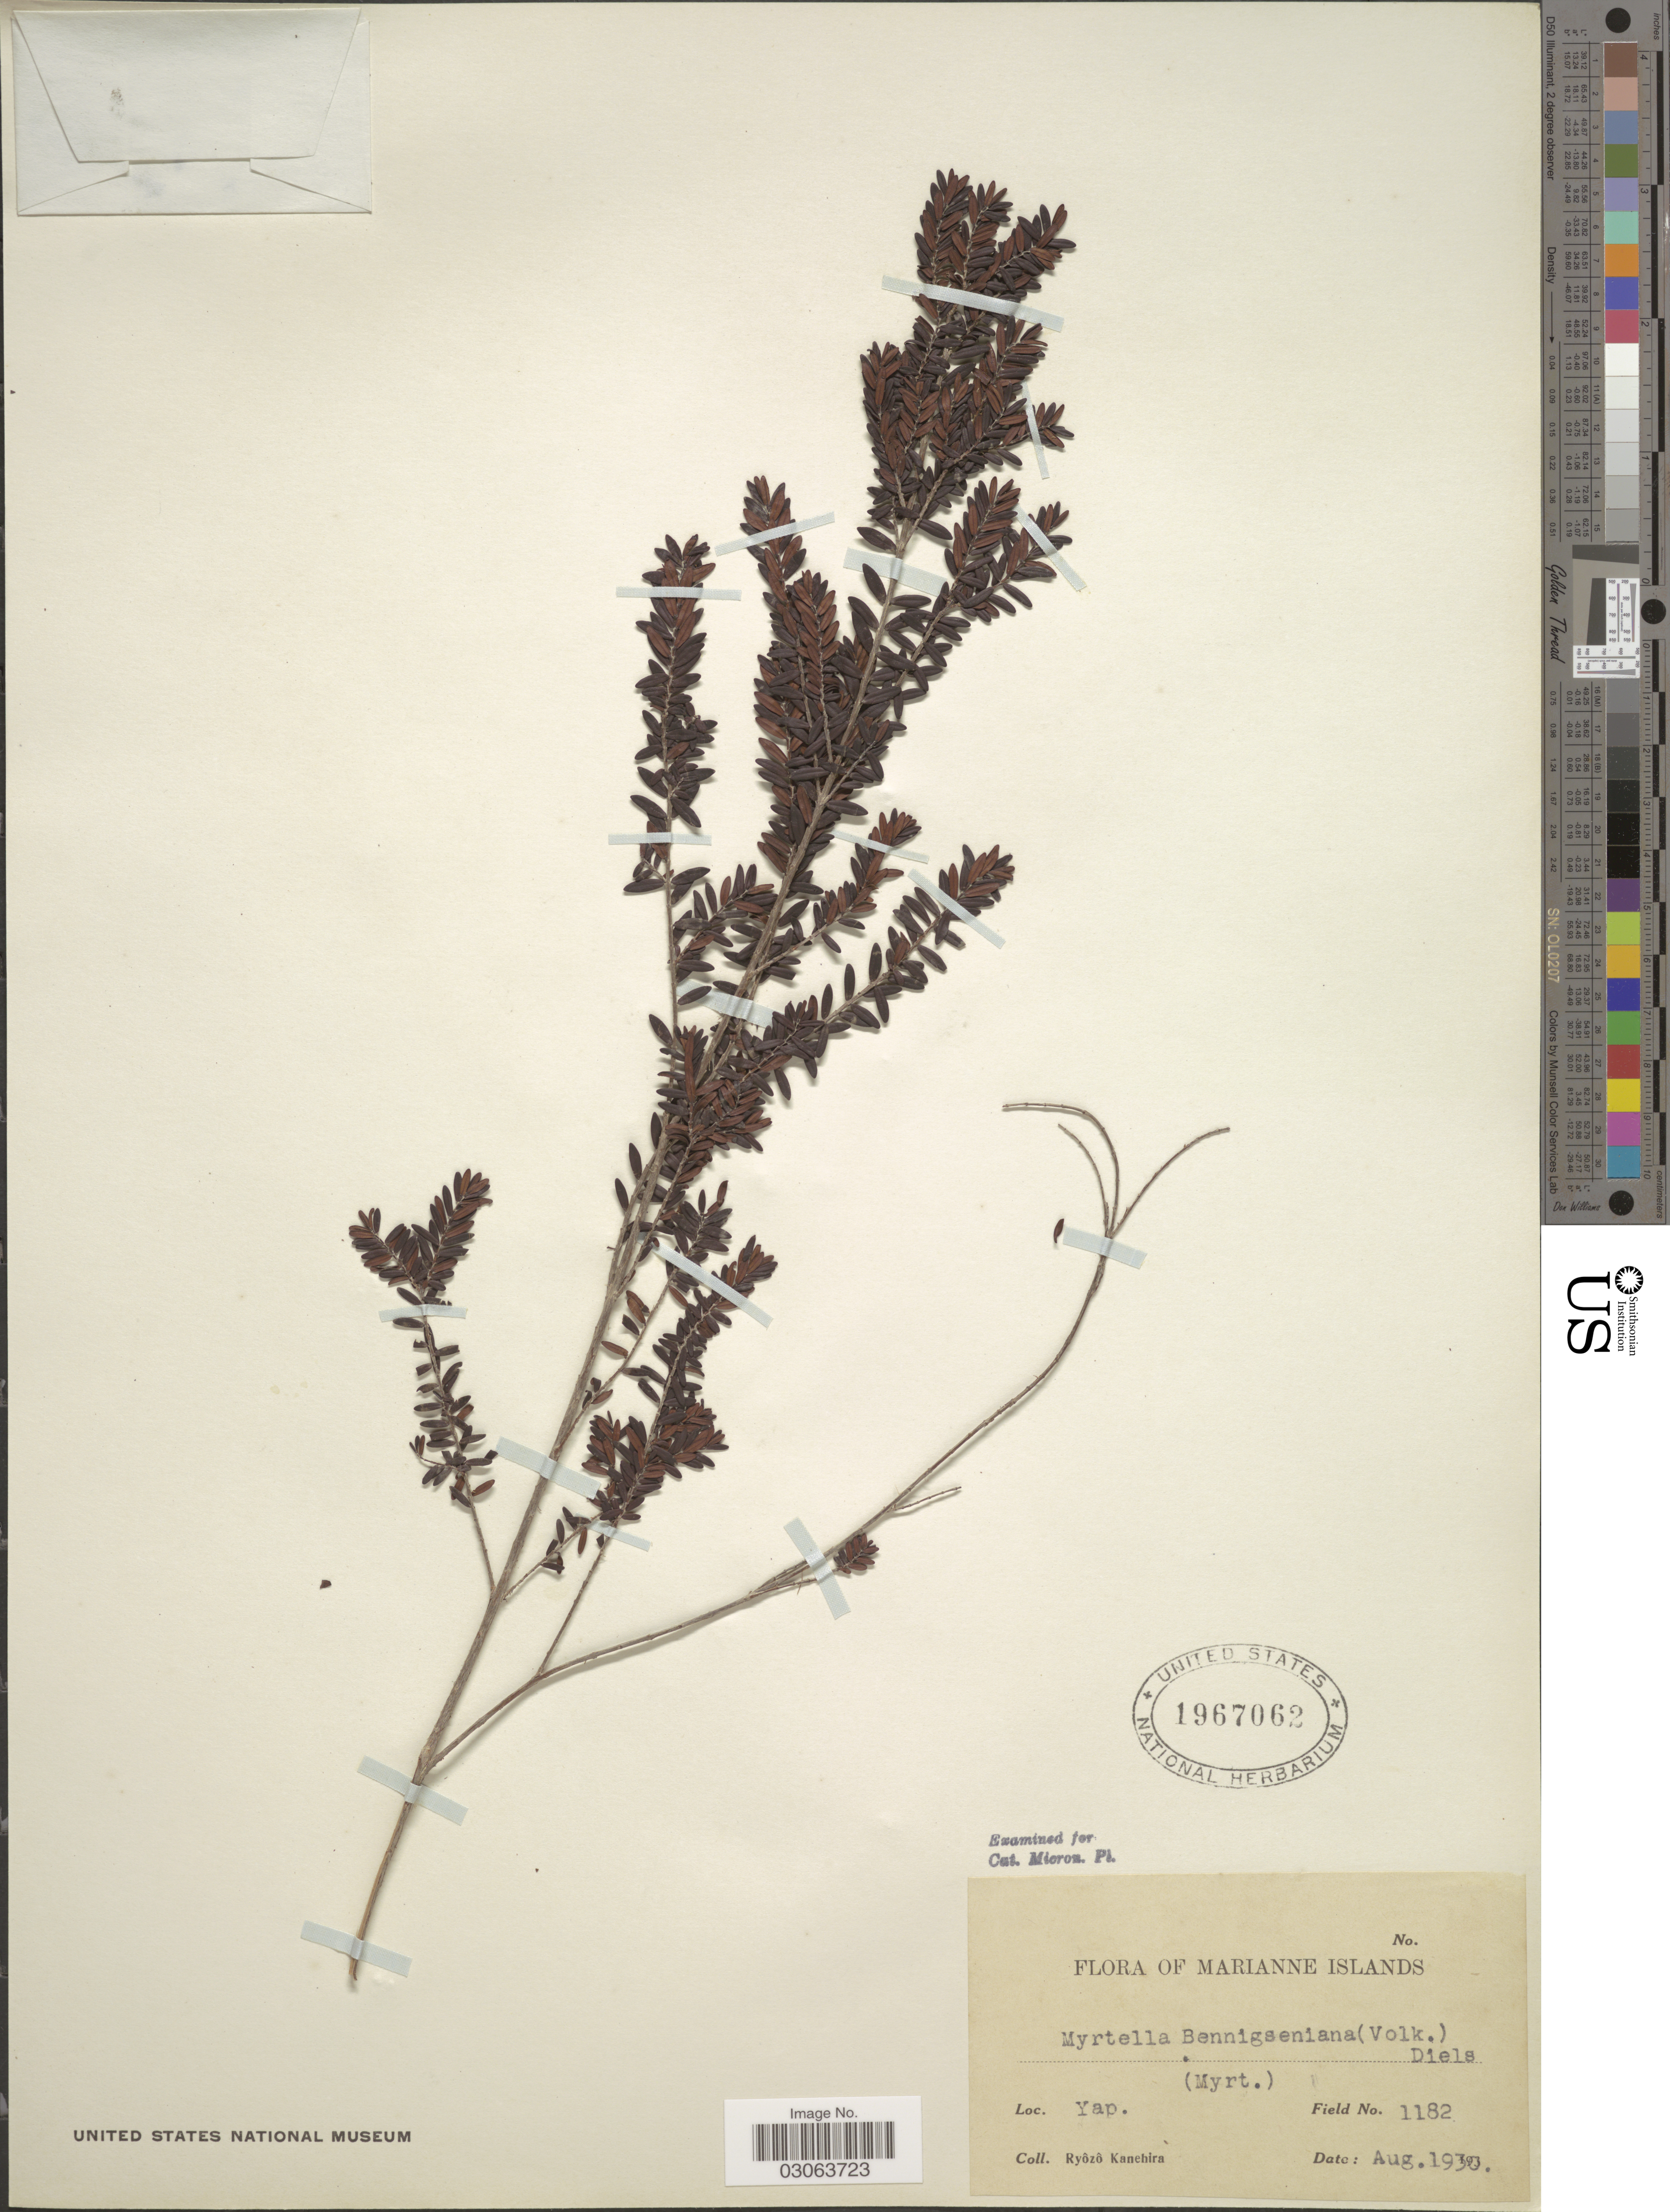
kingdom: Plantae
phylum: Tracheophyta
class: Magnoliopsida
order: Myrtales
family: Myrtaceae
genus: Myrtella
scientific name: Myrtella bennigseniana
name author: (Volkens) Diels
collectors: R. Kanehira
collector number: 1182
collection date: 1930-08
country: Micronesia, Federated States of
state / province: Yap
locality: Marianne Islands.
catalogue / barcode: US 1967062